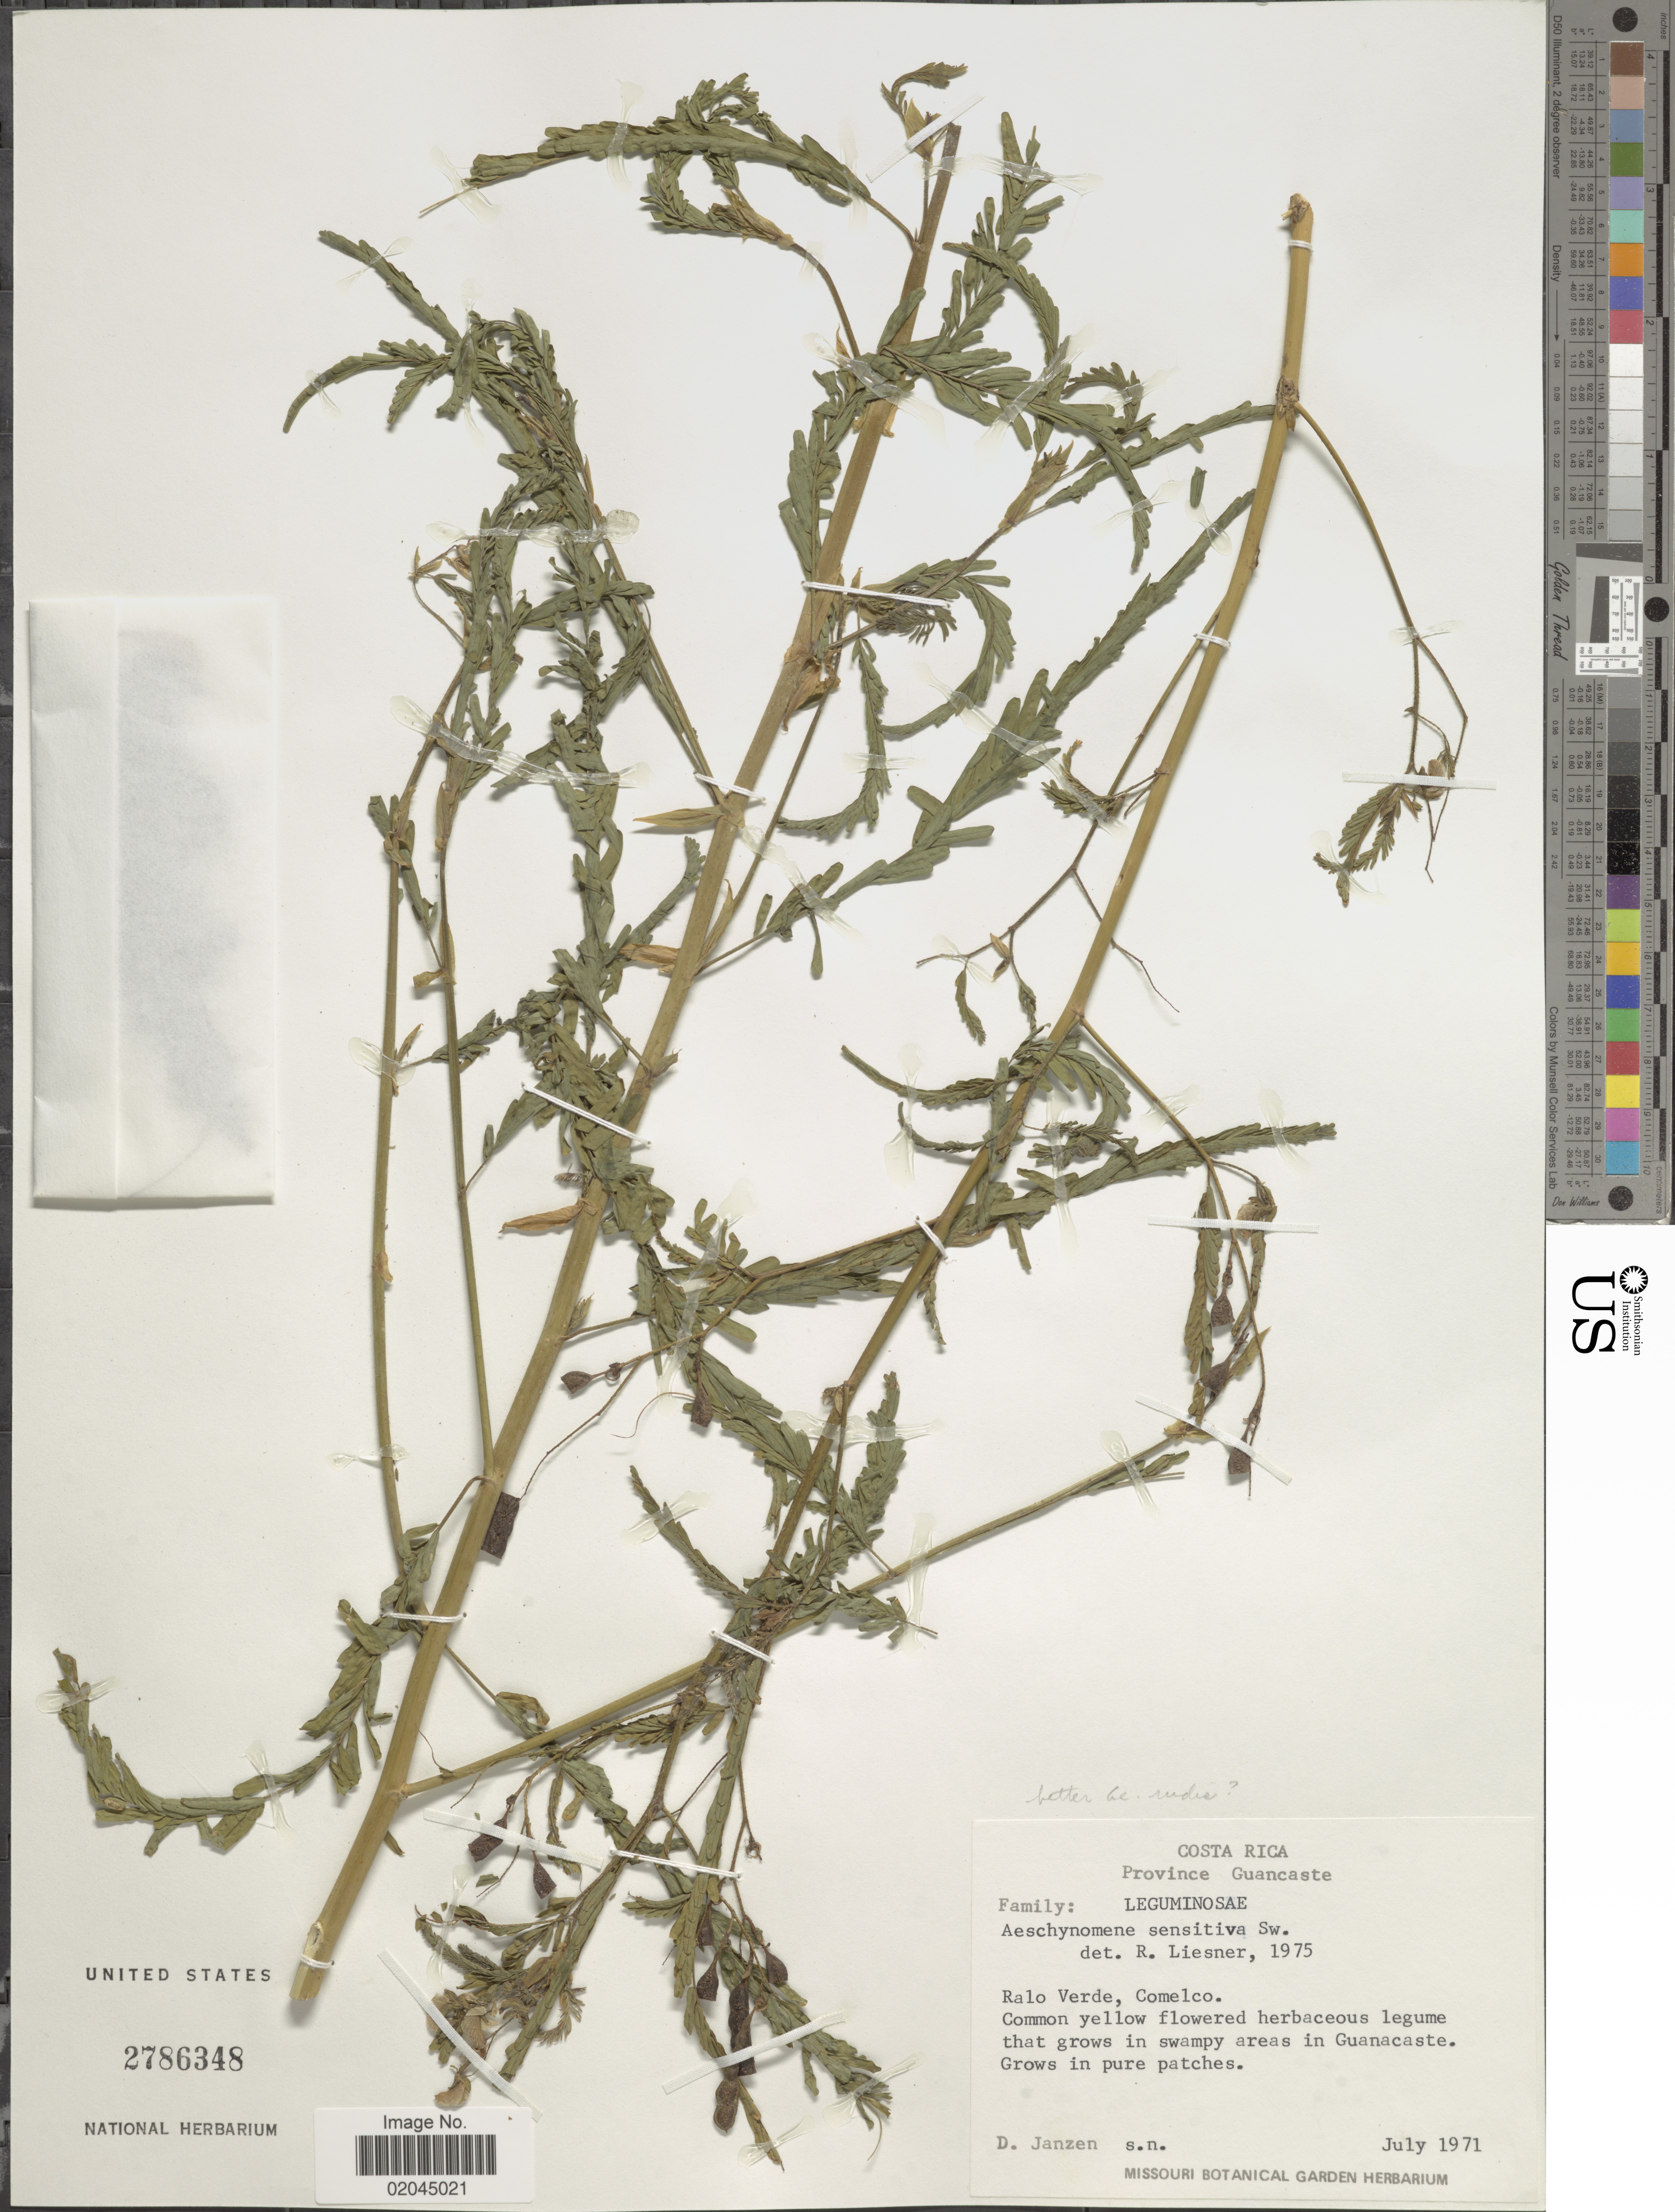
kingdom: Plantae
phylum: Tracheophyta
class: Magnoliopsida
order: Fabales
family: Fabaceae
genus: Aeschynomene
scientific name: Aeschynomene rudis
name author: Benth.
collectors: D. Janzen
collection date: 1971-07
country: Costa Rica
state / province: Guanacaste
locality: Province Guanacaste, Ralo Verde, Comelco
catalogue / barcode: US 2786348